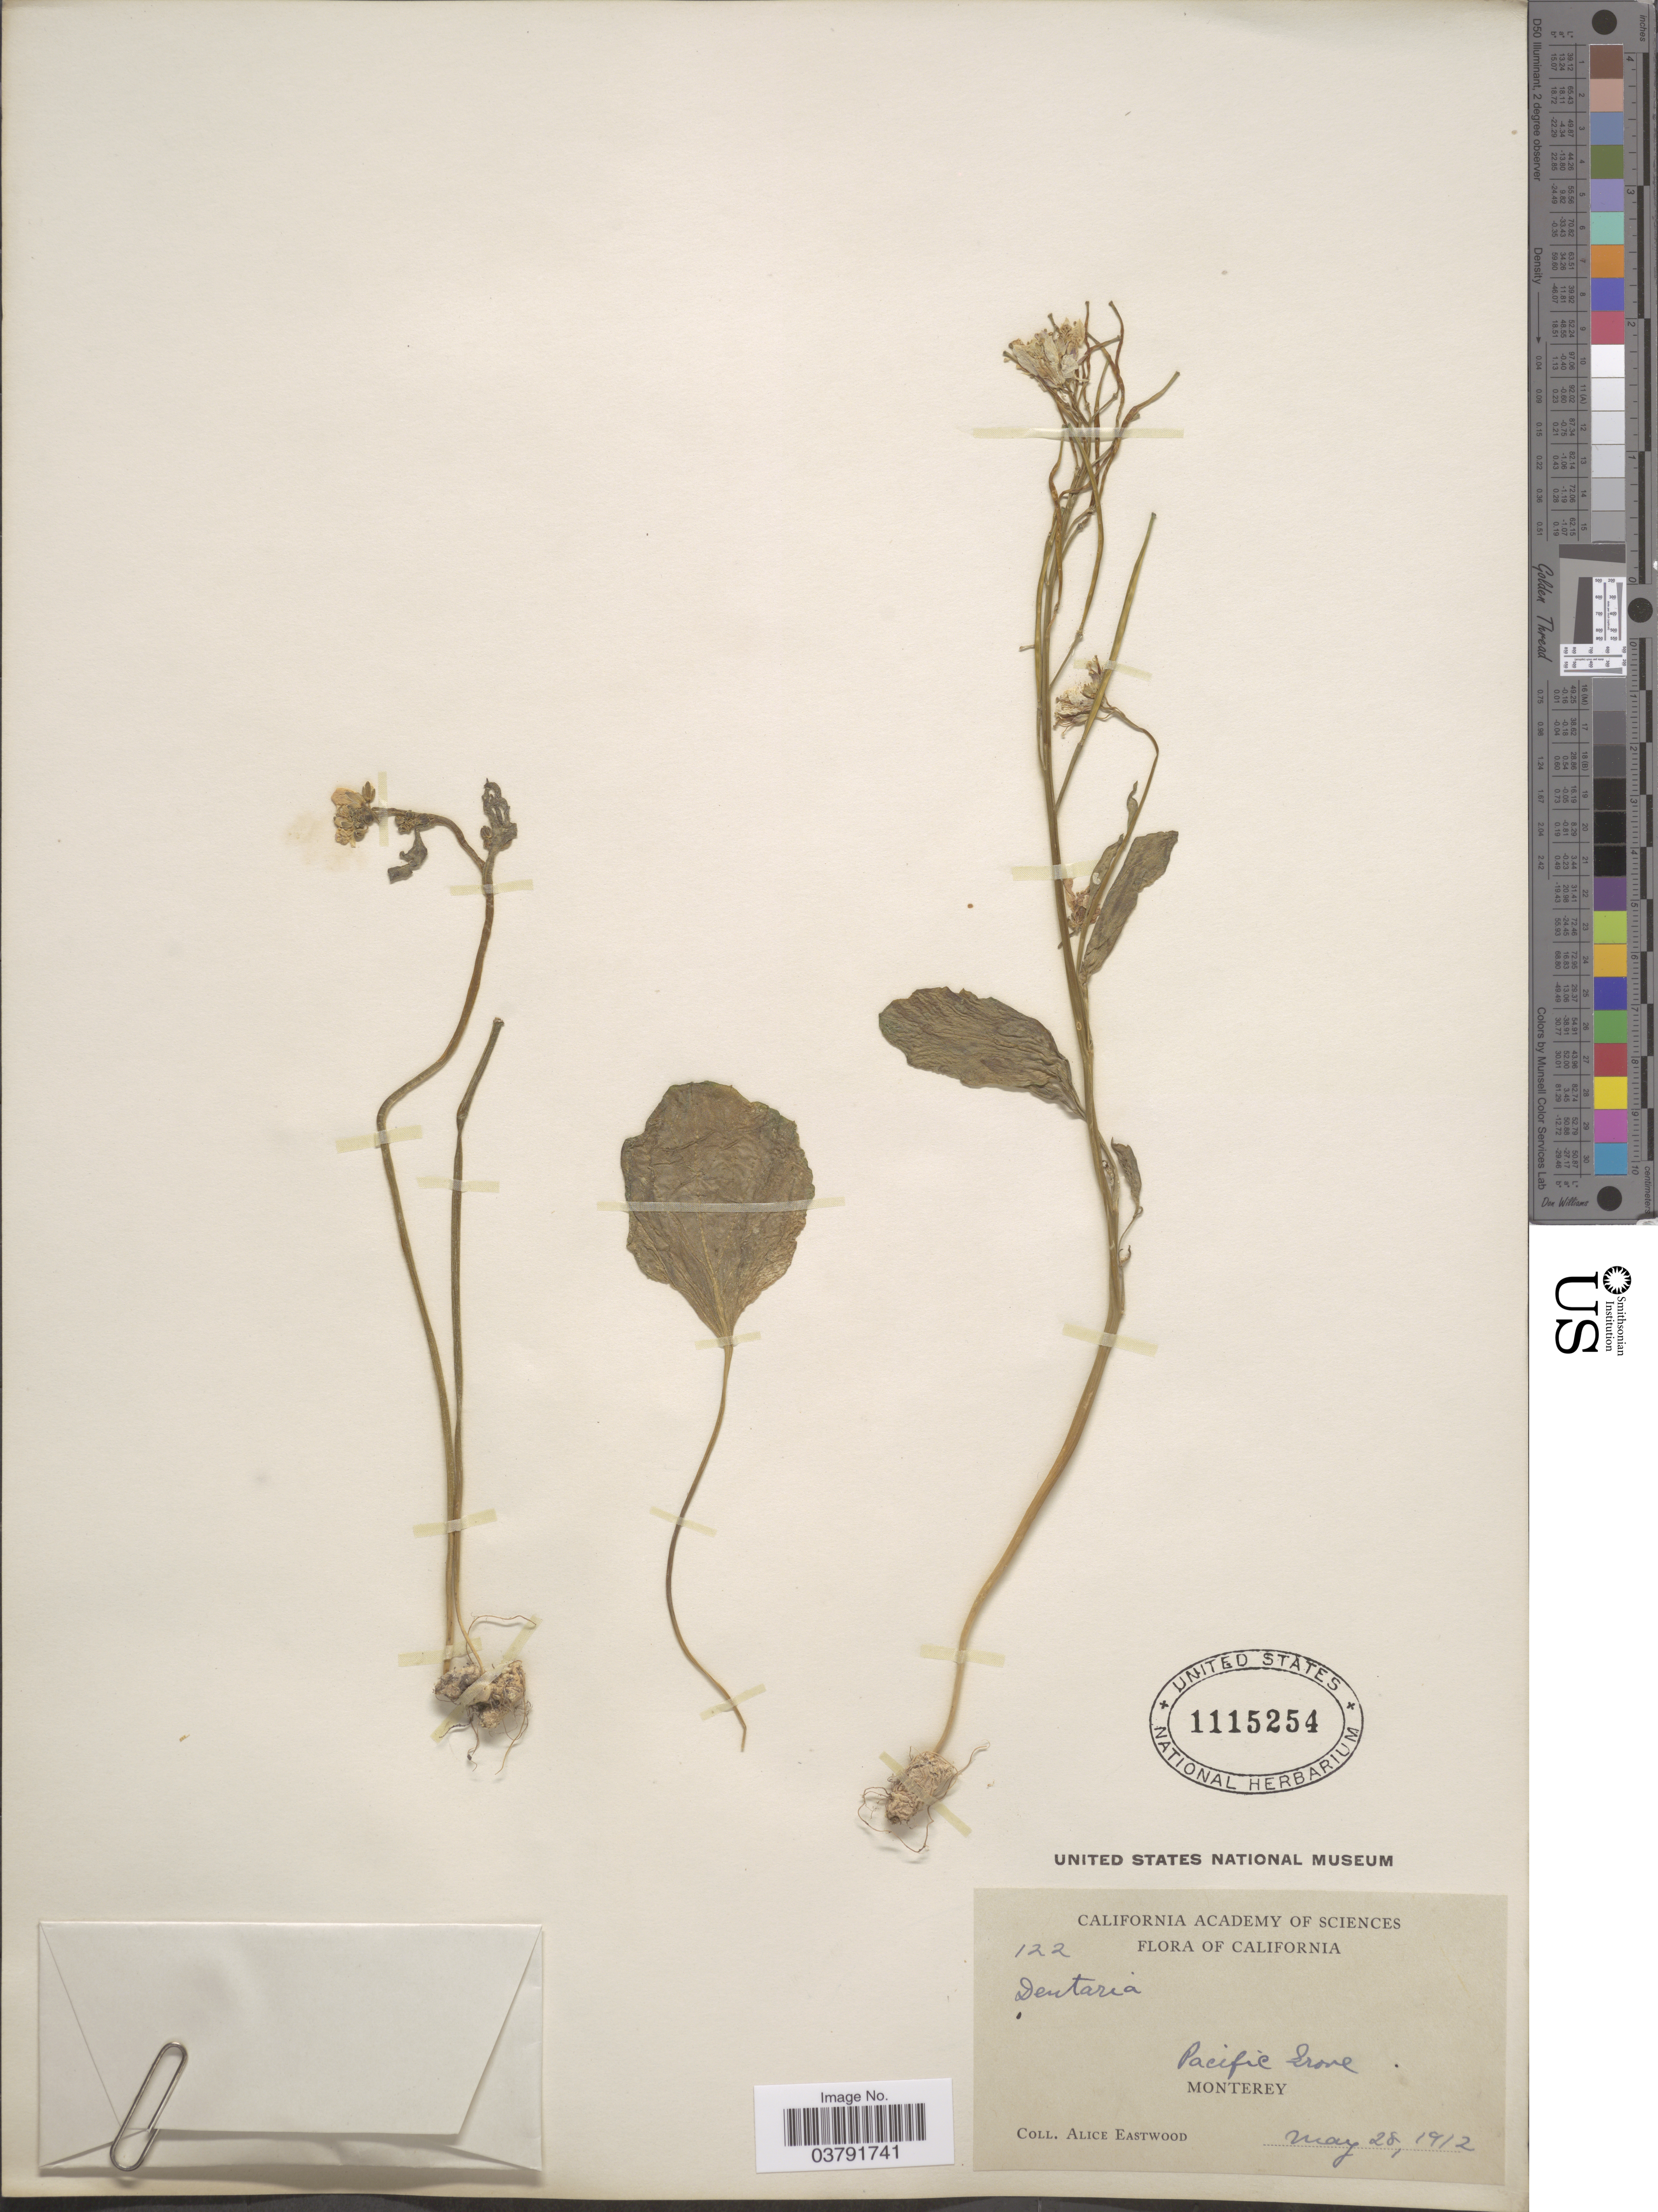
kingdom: Plantae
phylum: Tracheophyta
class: Magnoliopsida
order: Brassicales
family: Brassicaceae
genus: Dentaria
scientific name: Dentaria sp.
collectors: A. Eastwood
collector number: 122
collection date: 1912-05-28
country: United States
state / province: California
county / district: Monterey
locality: Pacific Grove Monterey.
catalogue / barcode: US 1115254